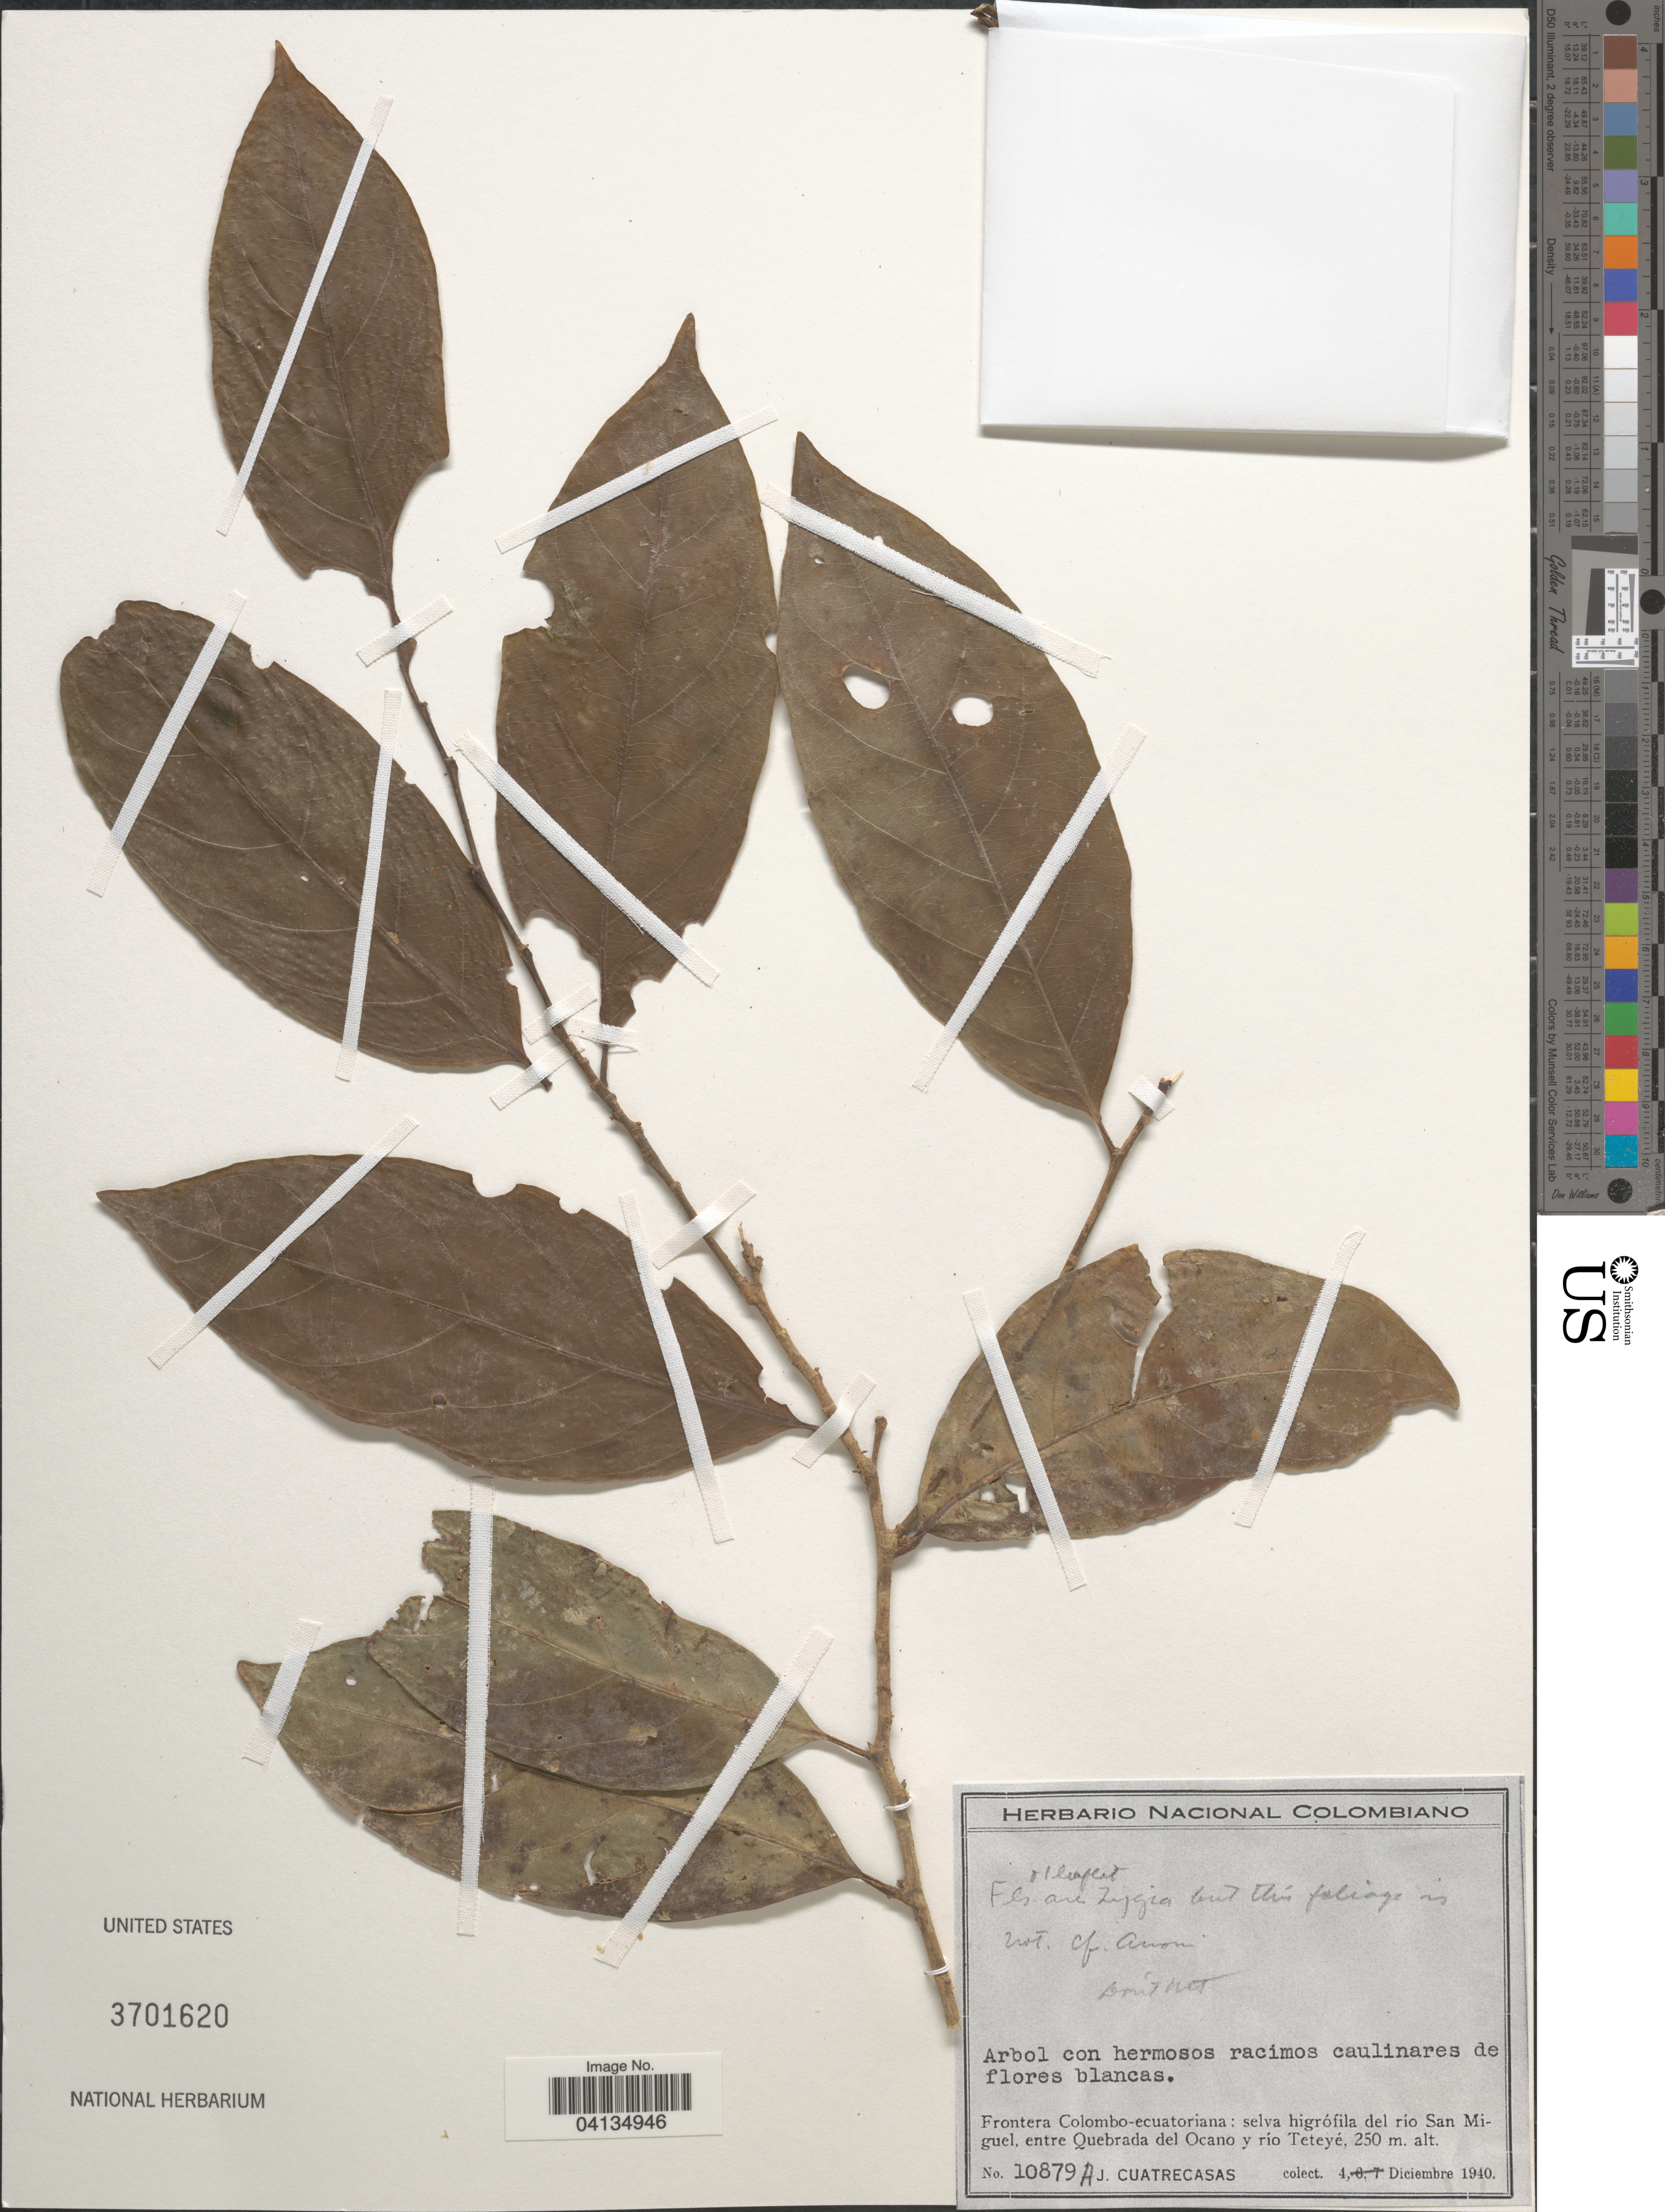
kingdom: Plantae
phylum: Tracheophyta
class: Magnoliopsida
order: Malpighiales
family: Lacistemataceae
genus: Lacistema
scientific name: Lacistema sp.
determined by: Ávila, F. A.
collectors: J. Cuatrecasas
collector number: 10879A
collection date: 1940-12-04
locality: Frontera Colombo-ecuatoriana: selva higrófila del río San Miguel, entre Quebrada del Ocano y río Teteyé.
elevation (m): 250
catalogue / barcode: US 3701620